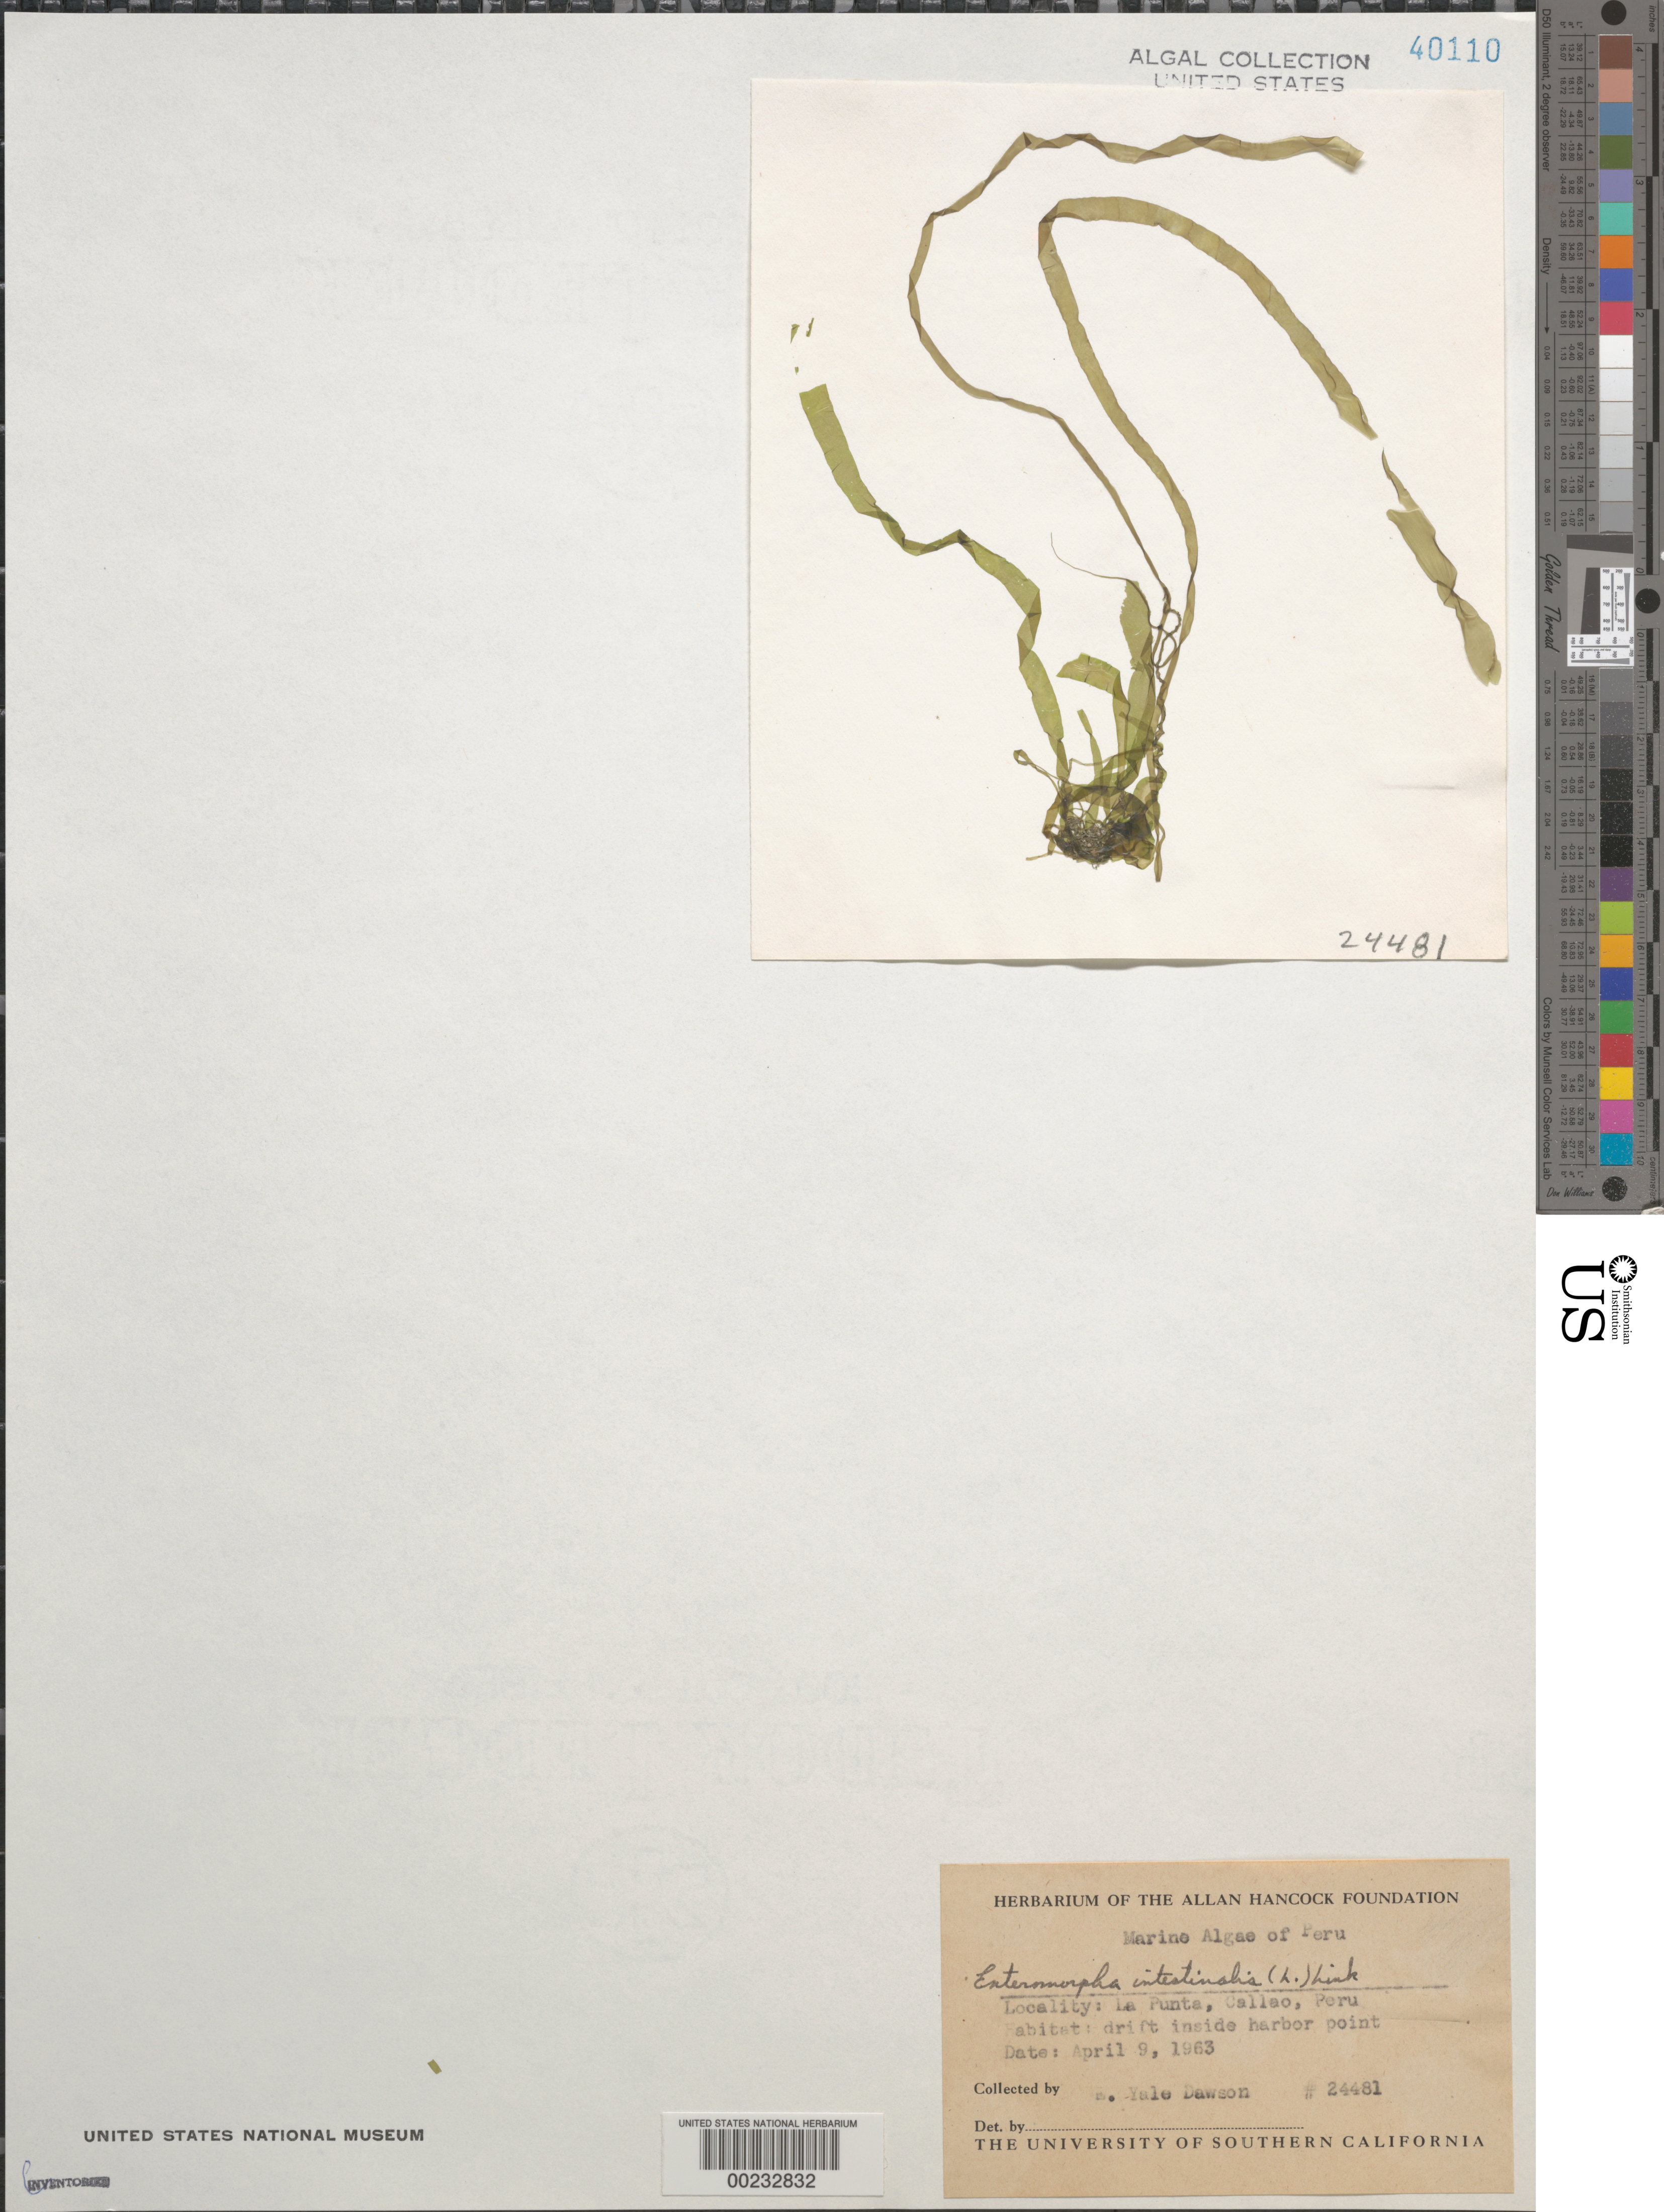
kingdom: Plantae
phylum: Chlorophyta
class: Ulvophyceae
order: Ulvales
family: Ulvaceae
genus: Ulva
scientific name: Ulva intestinalis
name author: L.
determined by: Algae name updating Project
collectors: E. Y. Dawson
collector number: EYD 24481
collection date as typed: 09 Apr 1963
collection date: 1963-04-09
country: Peru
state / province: Callao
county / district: Callao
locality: La Punta, Callao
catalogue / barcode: US 40110